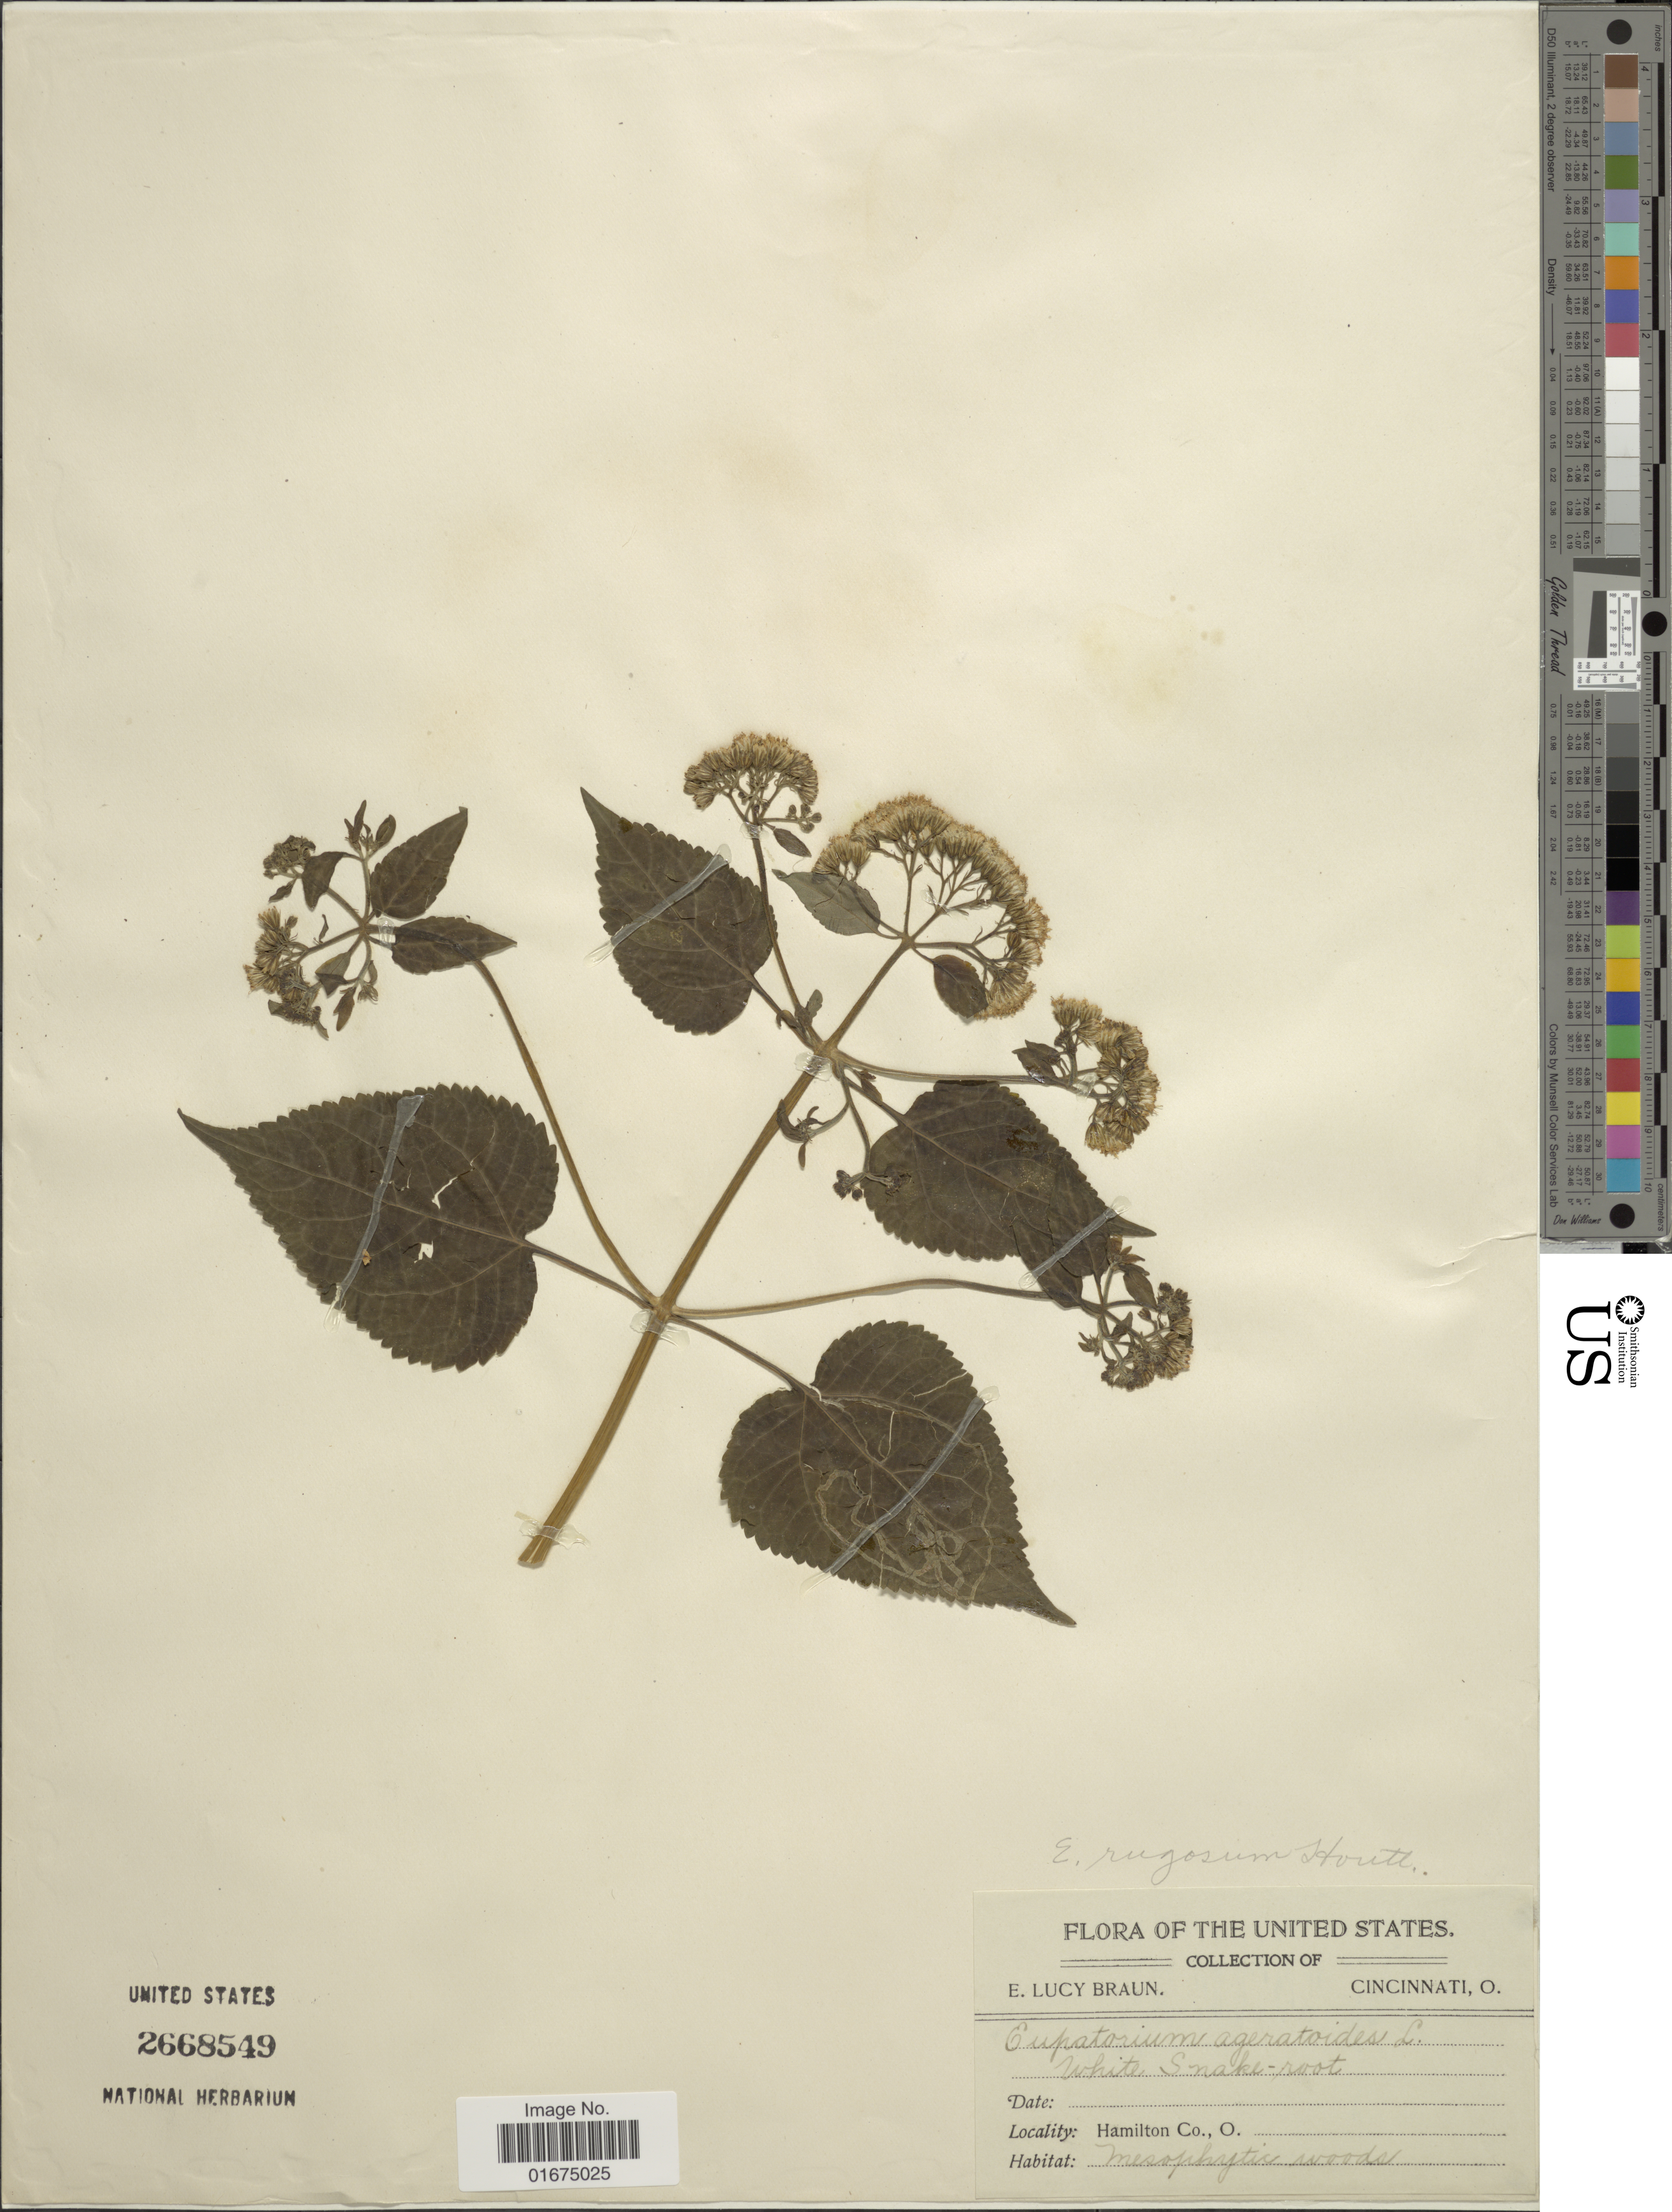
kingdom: Plantae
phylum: Tracheophyta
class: Magnoliopsida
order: Asterales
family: Asteraceae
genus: Ageratina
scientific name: Ageratina altissima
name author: (L.) R.M. King & H. Rob.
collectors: E. L. Braun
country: United States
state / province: Ohio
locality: Hamilton Co., O.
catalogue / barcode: US 2668549